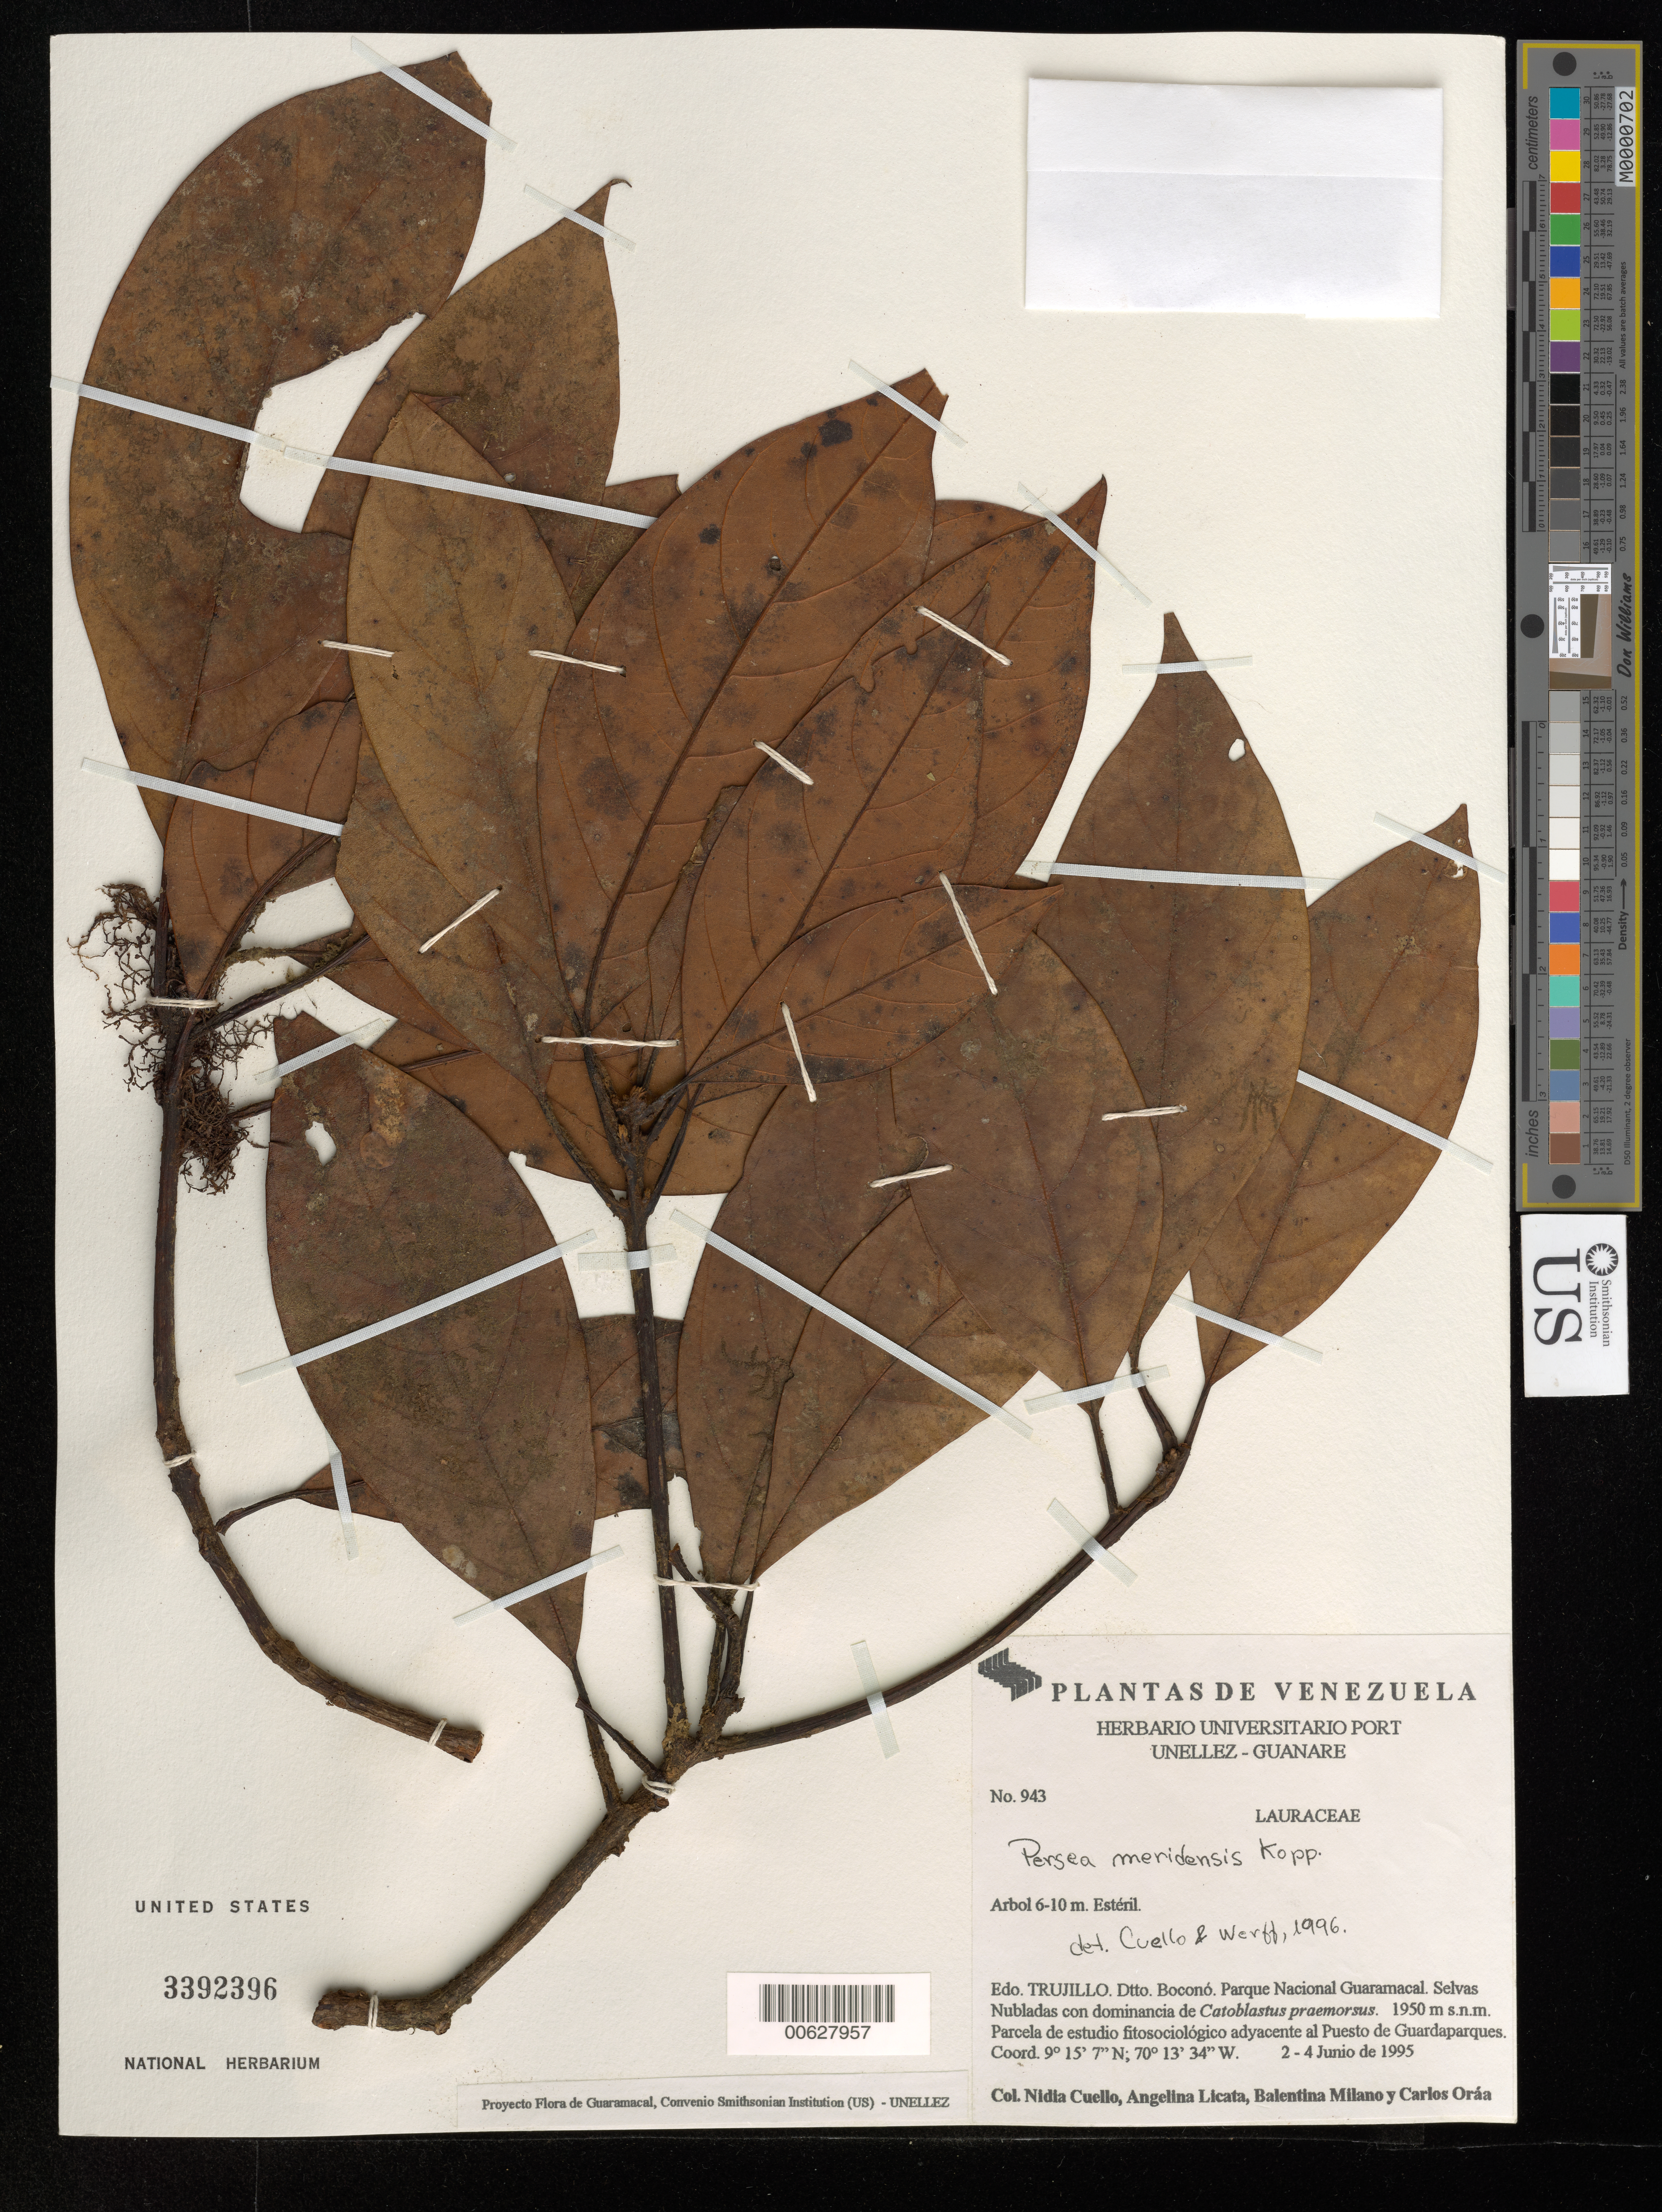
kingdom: Plantae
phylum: Tracheophyta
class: Magnoliopsida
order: Laurales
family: Lauraceae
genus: Persea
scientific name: Persea meridensis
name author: L.E. Kopp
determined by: van der Werff, H., (MO), Missouri Botanical Garden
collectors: N. L. Cuello, A. Licata, B. Milano & C. Oráa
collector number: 943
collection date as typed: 02 Jun 1995 to 04 Jun 1995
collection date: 1995-06-02/1995-06-04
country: Venezuela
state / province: Trujillo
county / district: Boconó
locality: Parque Nacional Guaramacal, adyacente al puesto de guardaparques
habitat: Selvas nubladas con dominancia de Catoblastus praemorsus.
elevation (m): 1950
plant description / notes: MO, PORT, US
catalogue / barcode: US 3392396